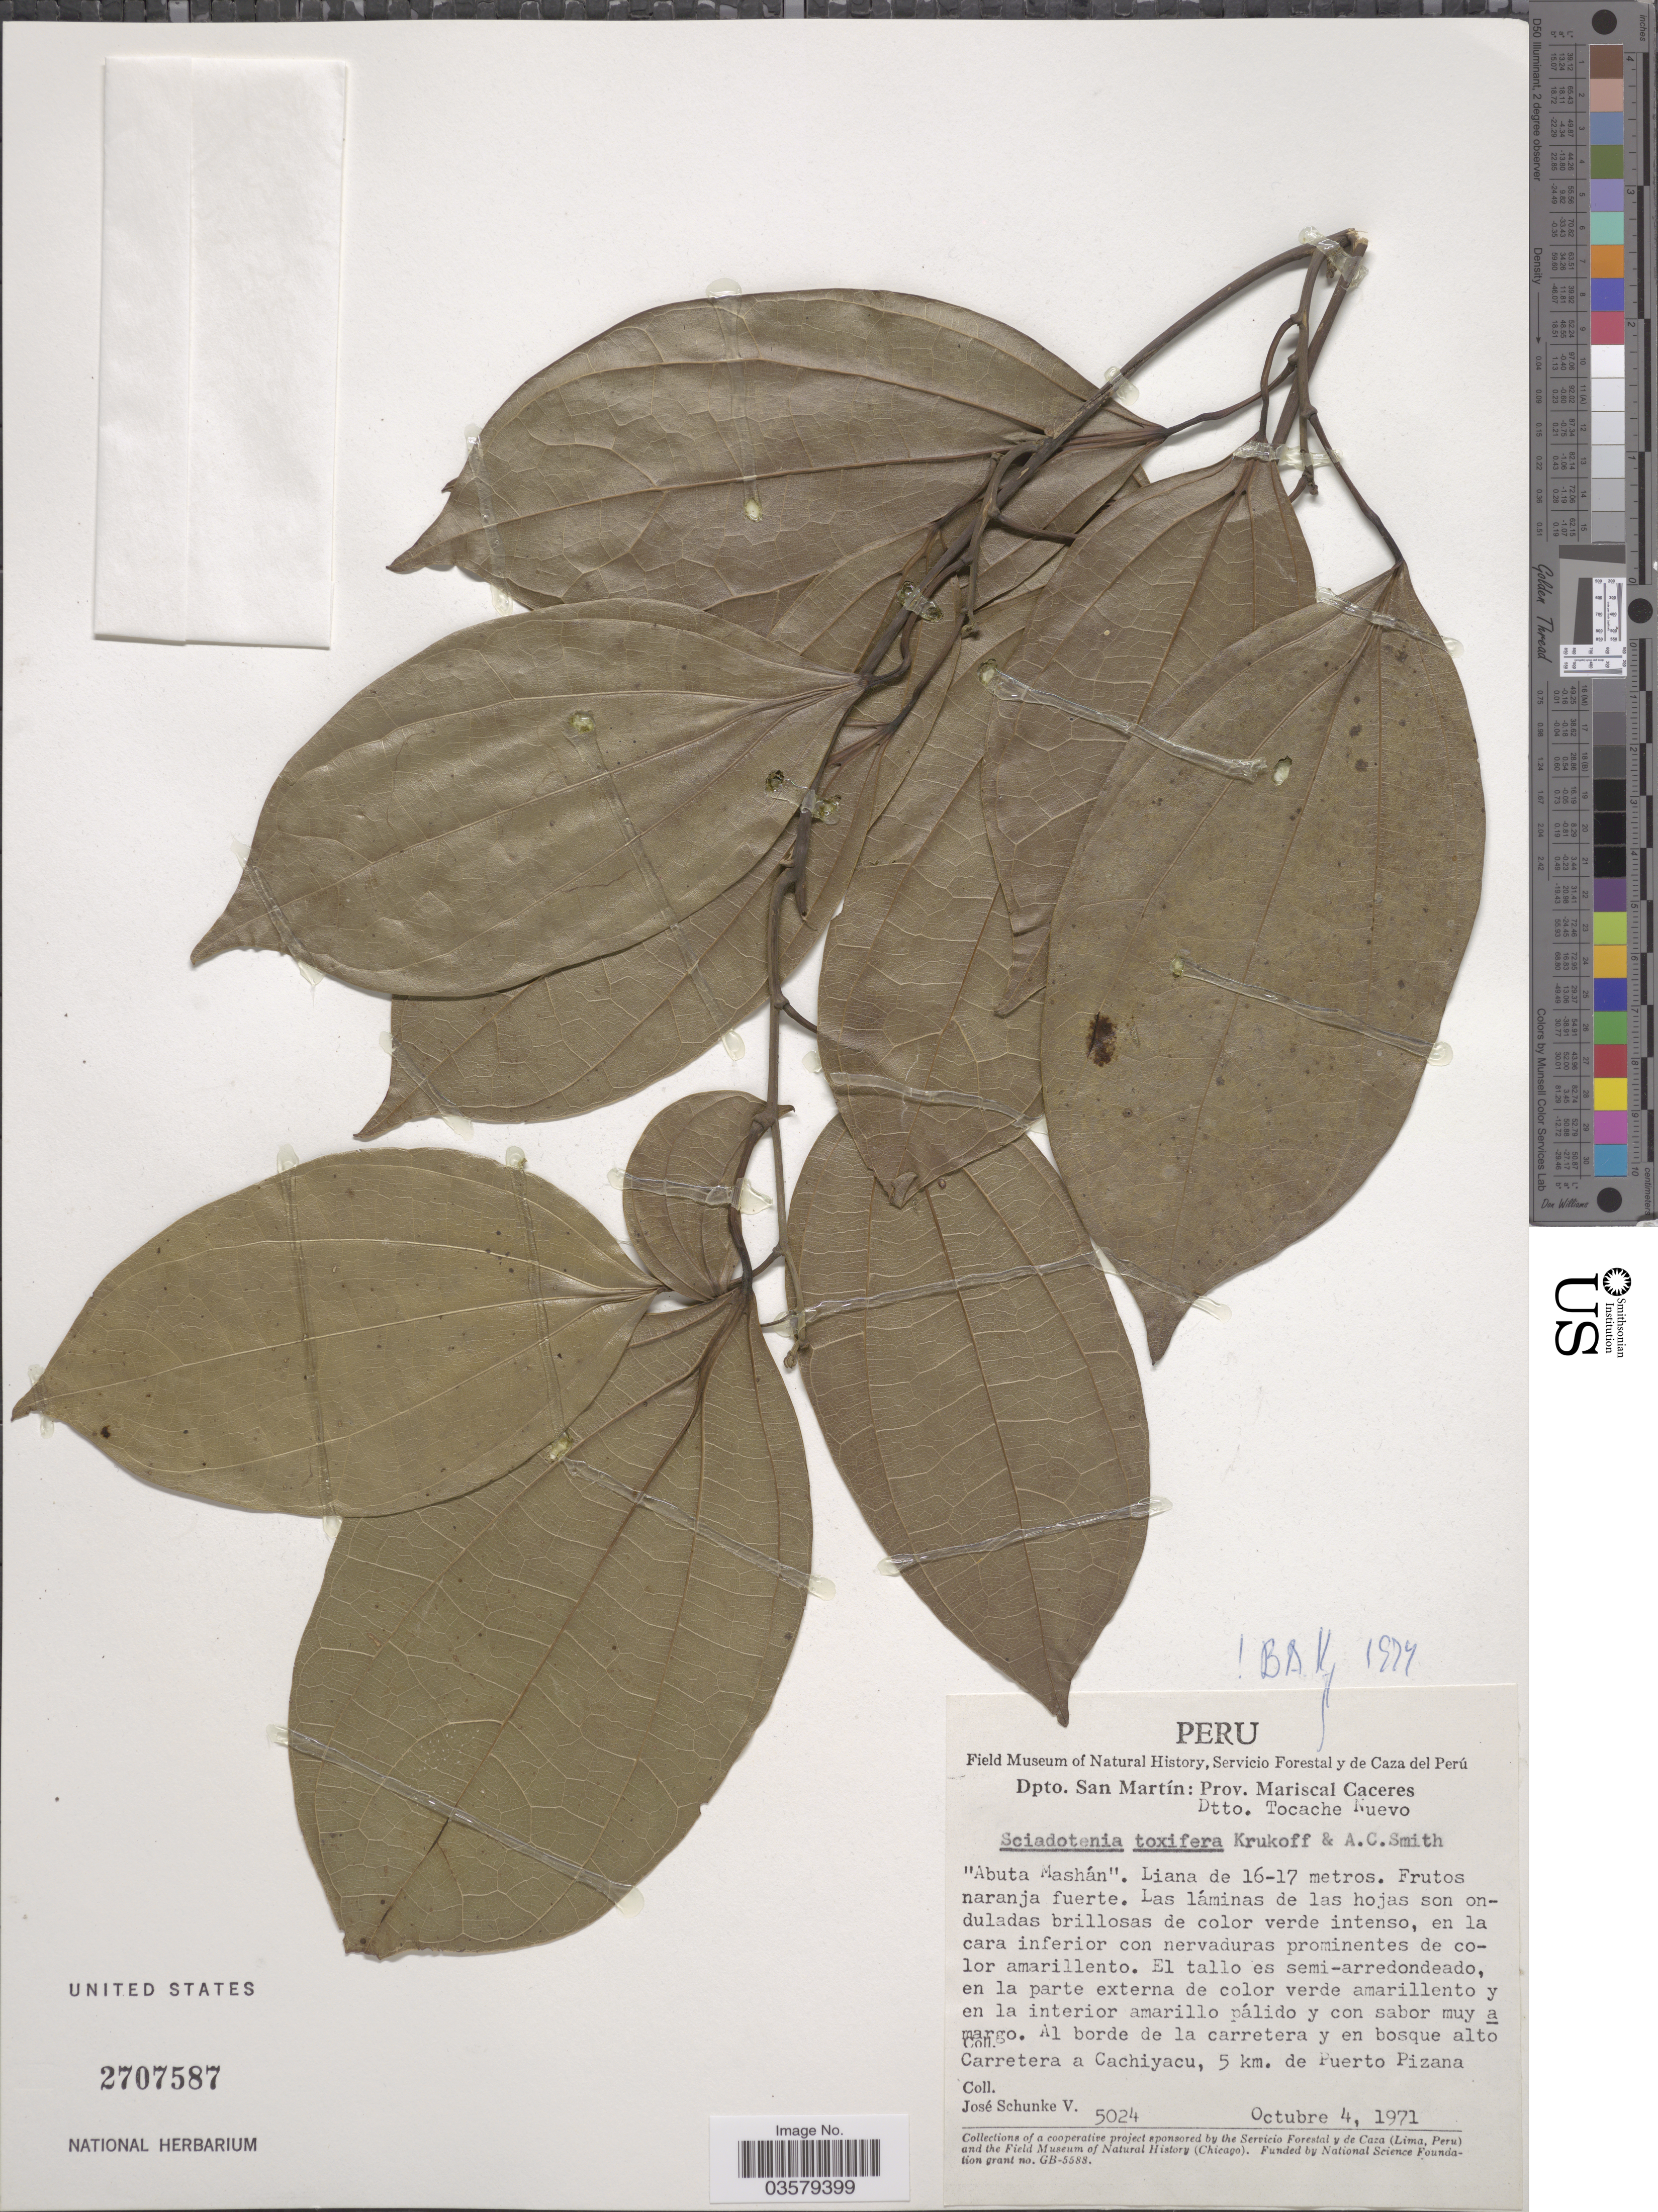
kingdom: Plantae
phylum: Tracheophyta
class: Magnoliopsida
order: Ranunculales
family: Menispermaceae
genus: Sciadotenia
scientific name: Sciadotenia toxifera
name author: Krukoff & A.C. Sm.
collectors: J. Schunke Vigo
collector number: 5024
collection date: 1971-10-04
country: Peru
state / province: San Martín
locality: Dpto. San Martín; Prov. Mariscal Caceres. Dtto. Tocache Nuevo. Al borde de la carretera y en bosque alto Carretera a Cachiyacu, 5 km. de Puerto Pizana.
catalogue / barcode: US 2707587